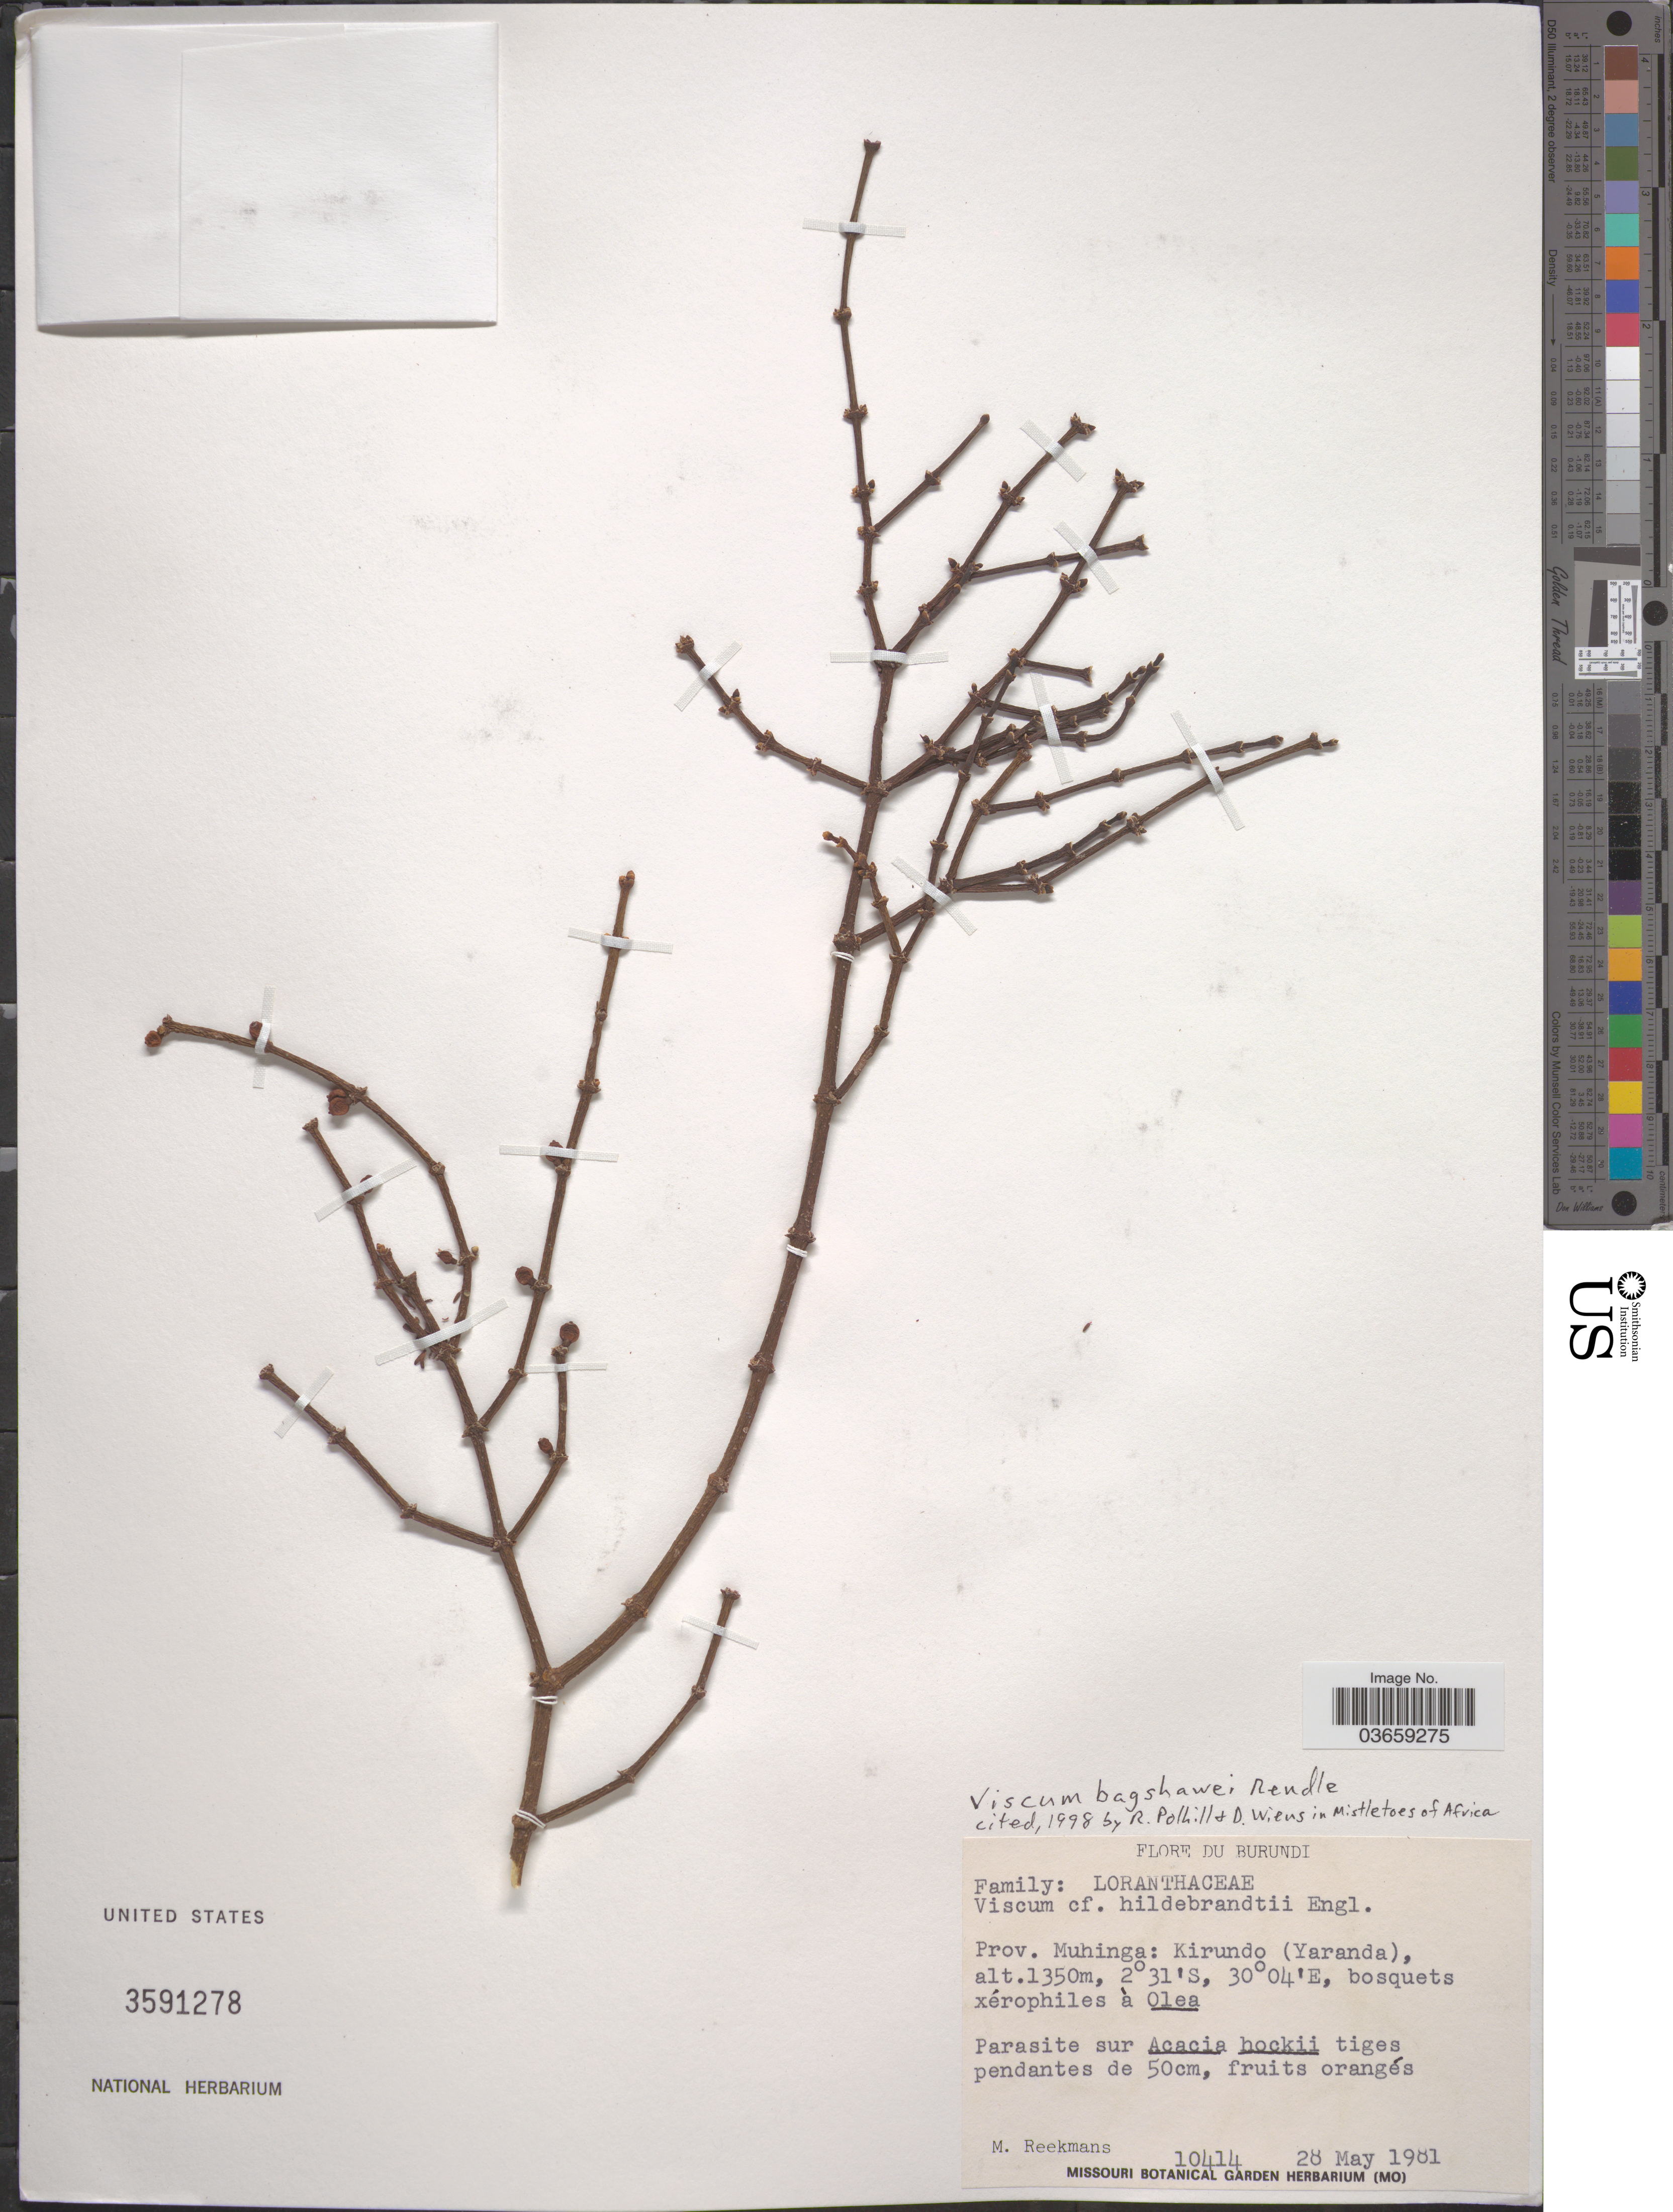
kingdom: Plantae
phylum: Tracheophyta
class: Magnoliopsida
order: Santalales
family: Viscaceae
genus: Viscum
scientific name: Viscum bagshawei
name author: Rendle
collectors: M. Reekmans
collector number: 10414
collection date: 1981-05-28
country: Burundi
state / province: Kirundo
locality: Prov. Muhinga: Kirundo (Yaranda).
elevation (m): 1350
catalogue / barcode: US 3591278